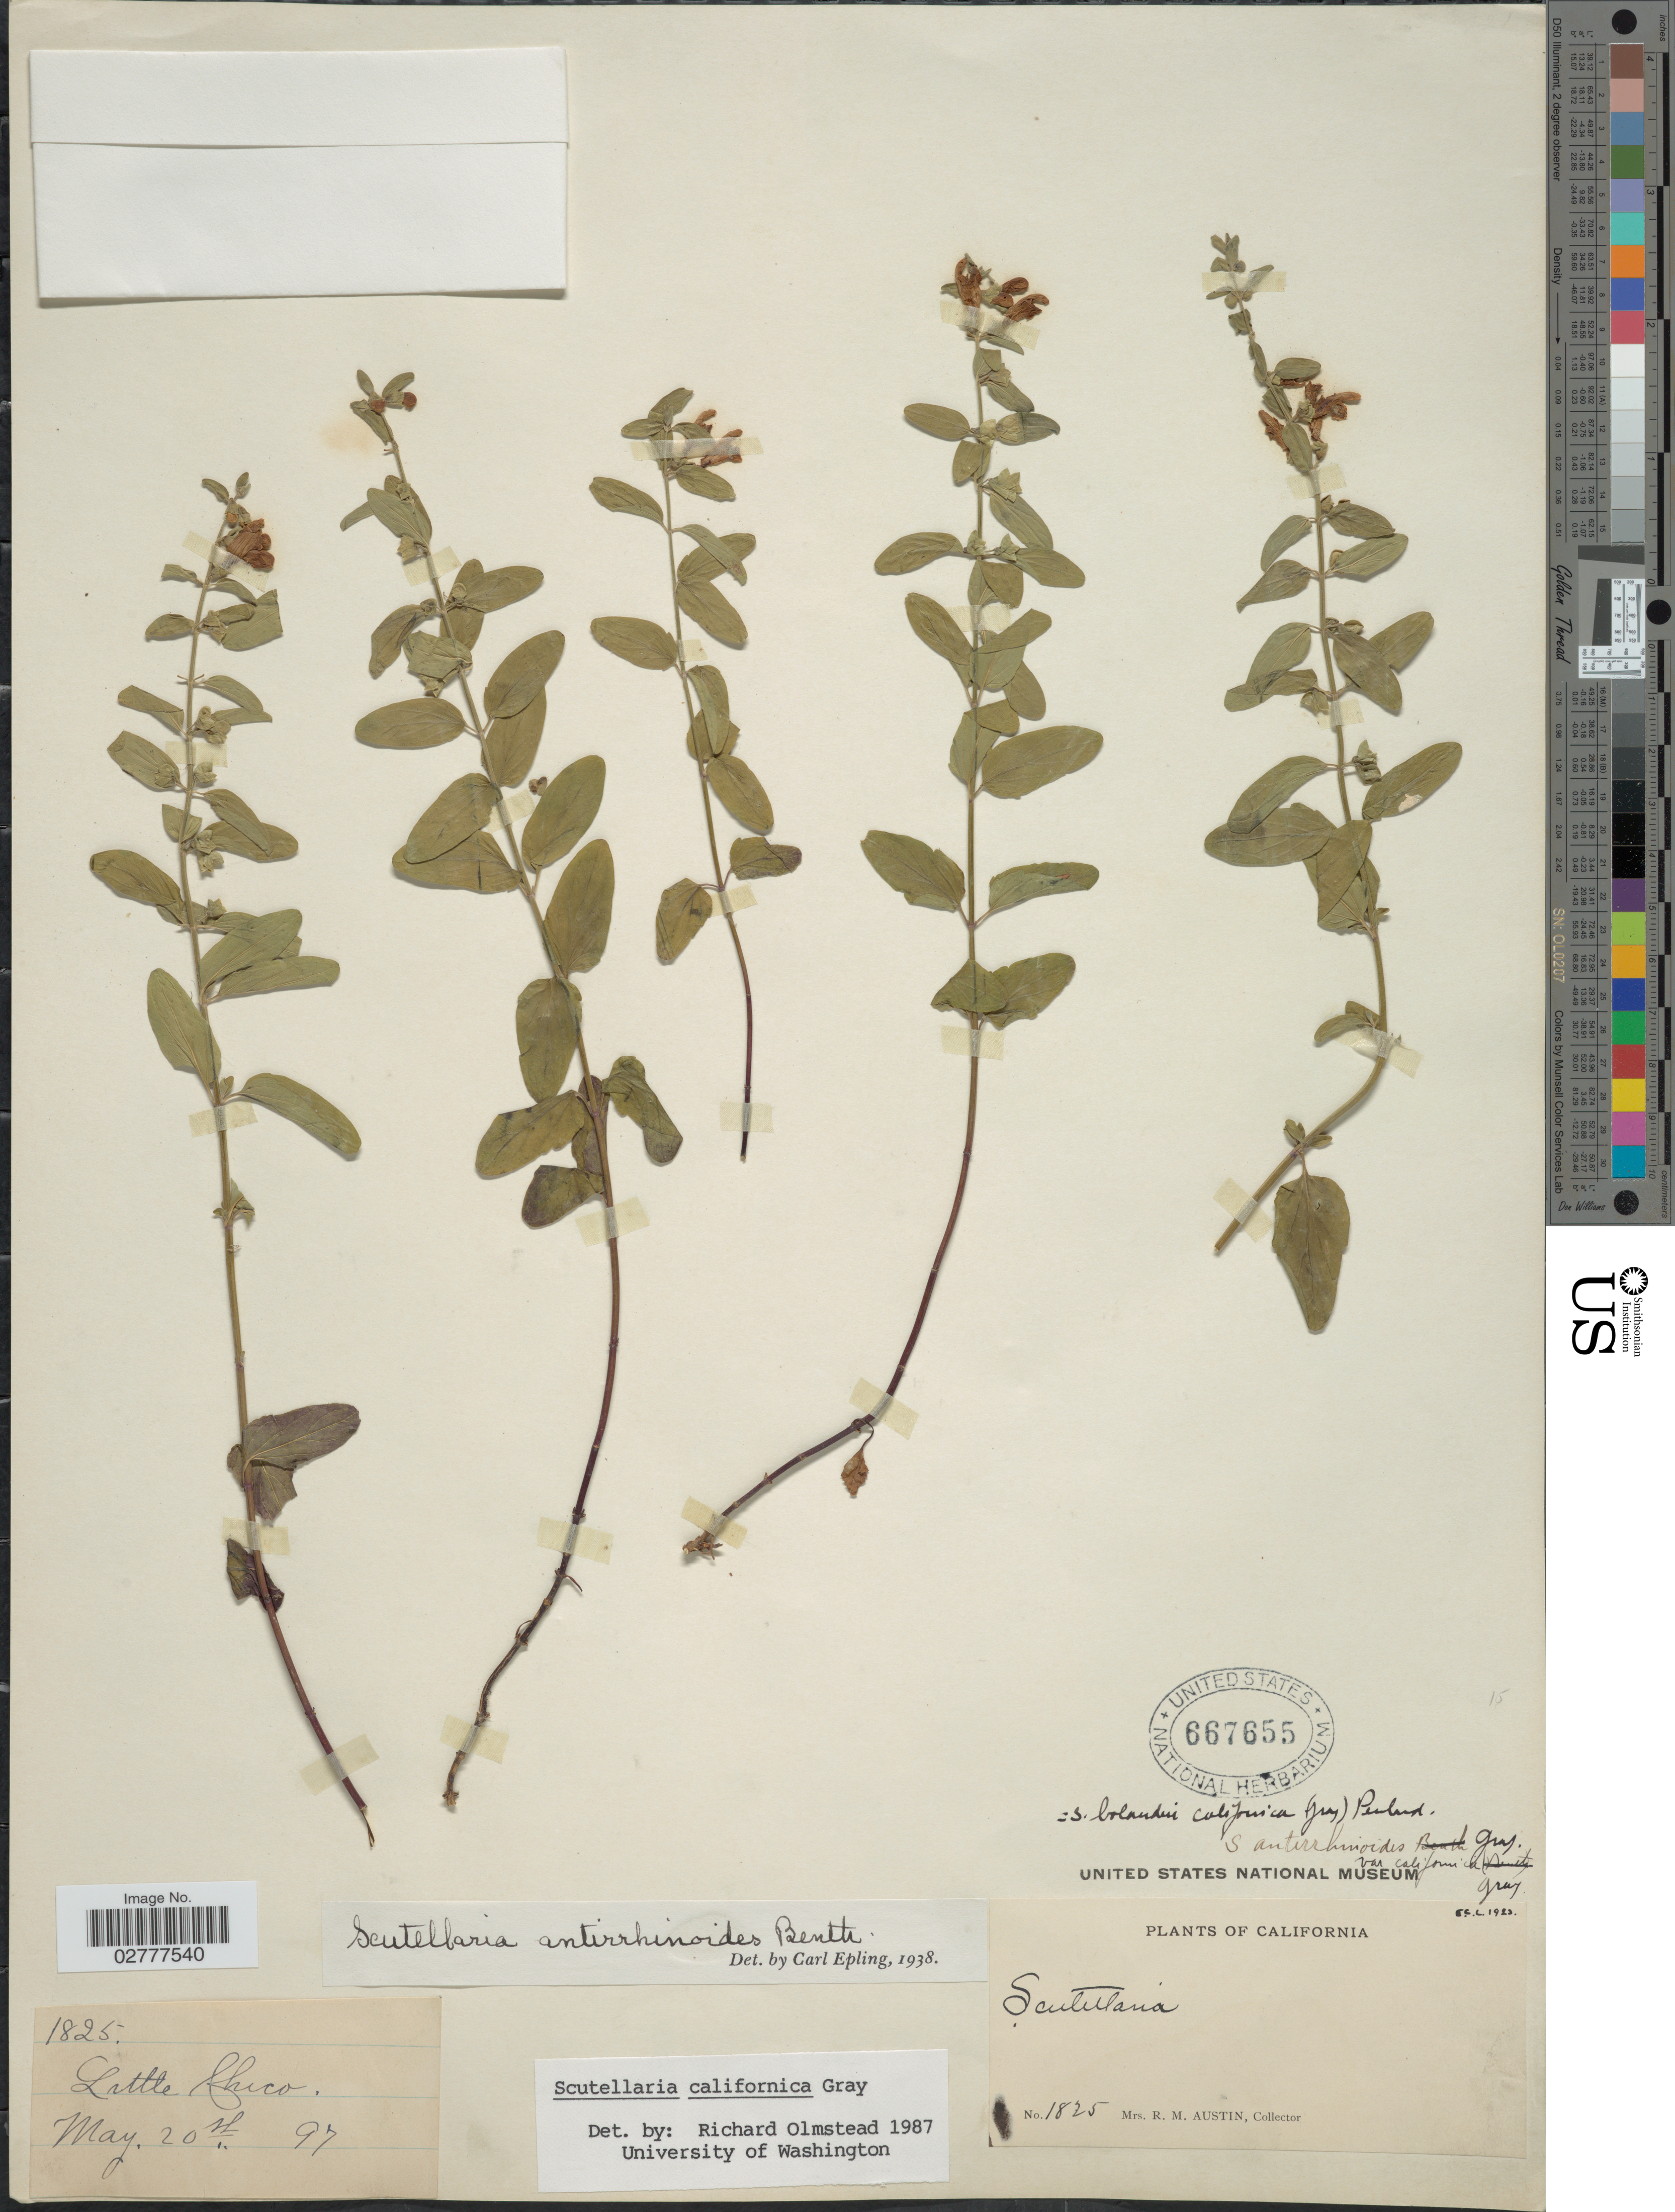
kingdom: Plantae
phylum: Tracheophyta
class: Magnoliopsida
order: Lamiales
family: Lamiaceae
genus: Scutellaria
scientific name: Scutellaria californica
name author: A. Gray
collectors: R. Austin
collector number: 1825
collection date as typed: Transcribed d/m/y: 20/5/97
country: United States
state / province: California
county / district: Butte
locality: Little Chico.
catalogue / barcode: US 667655